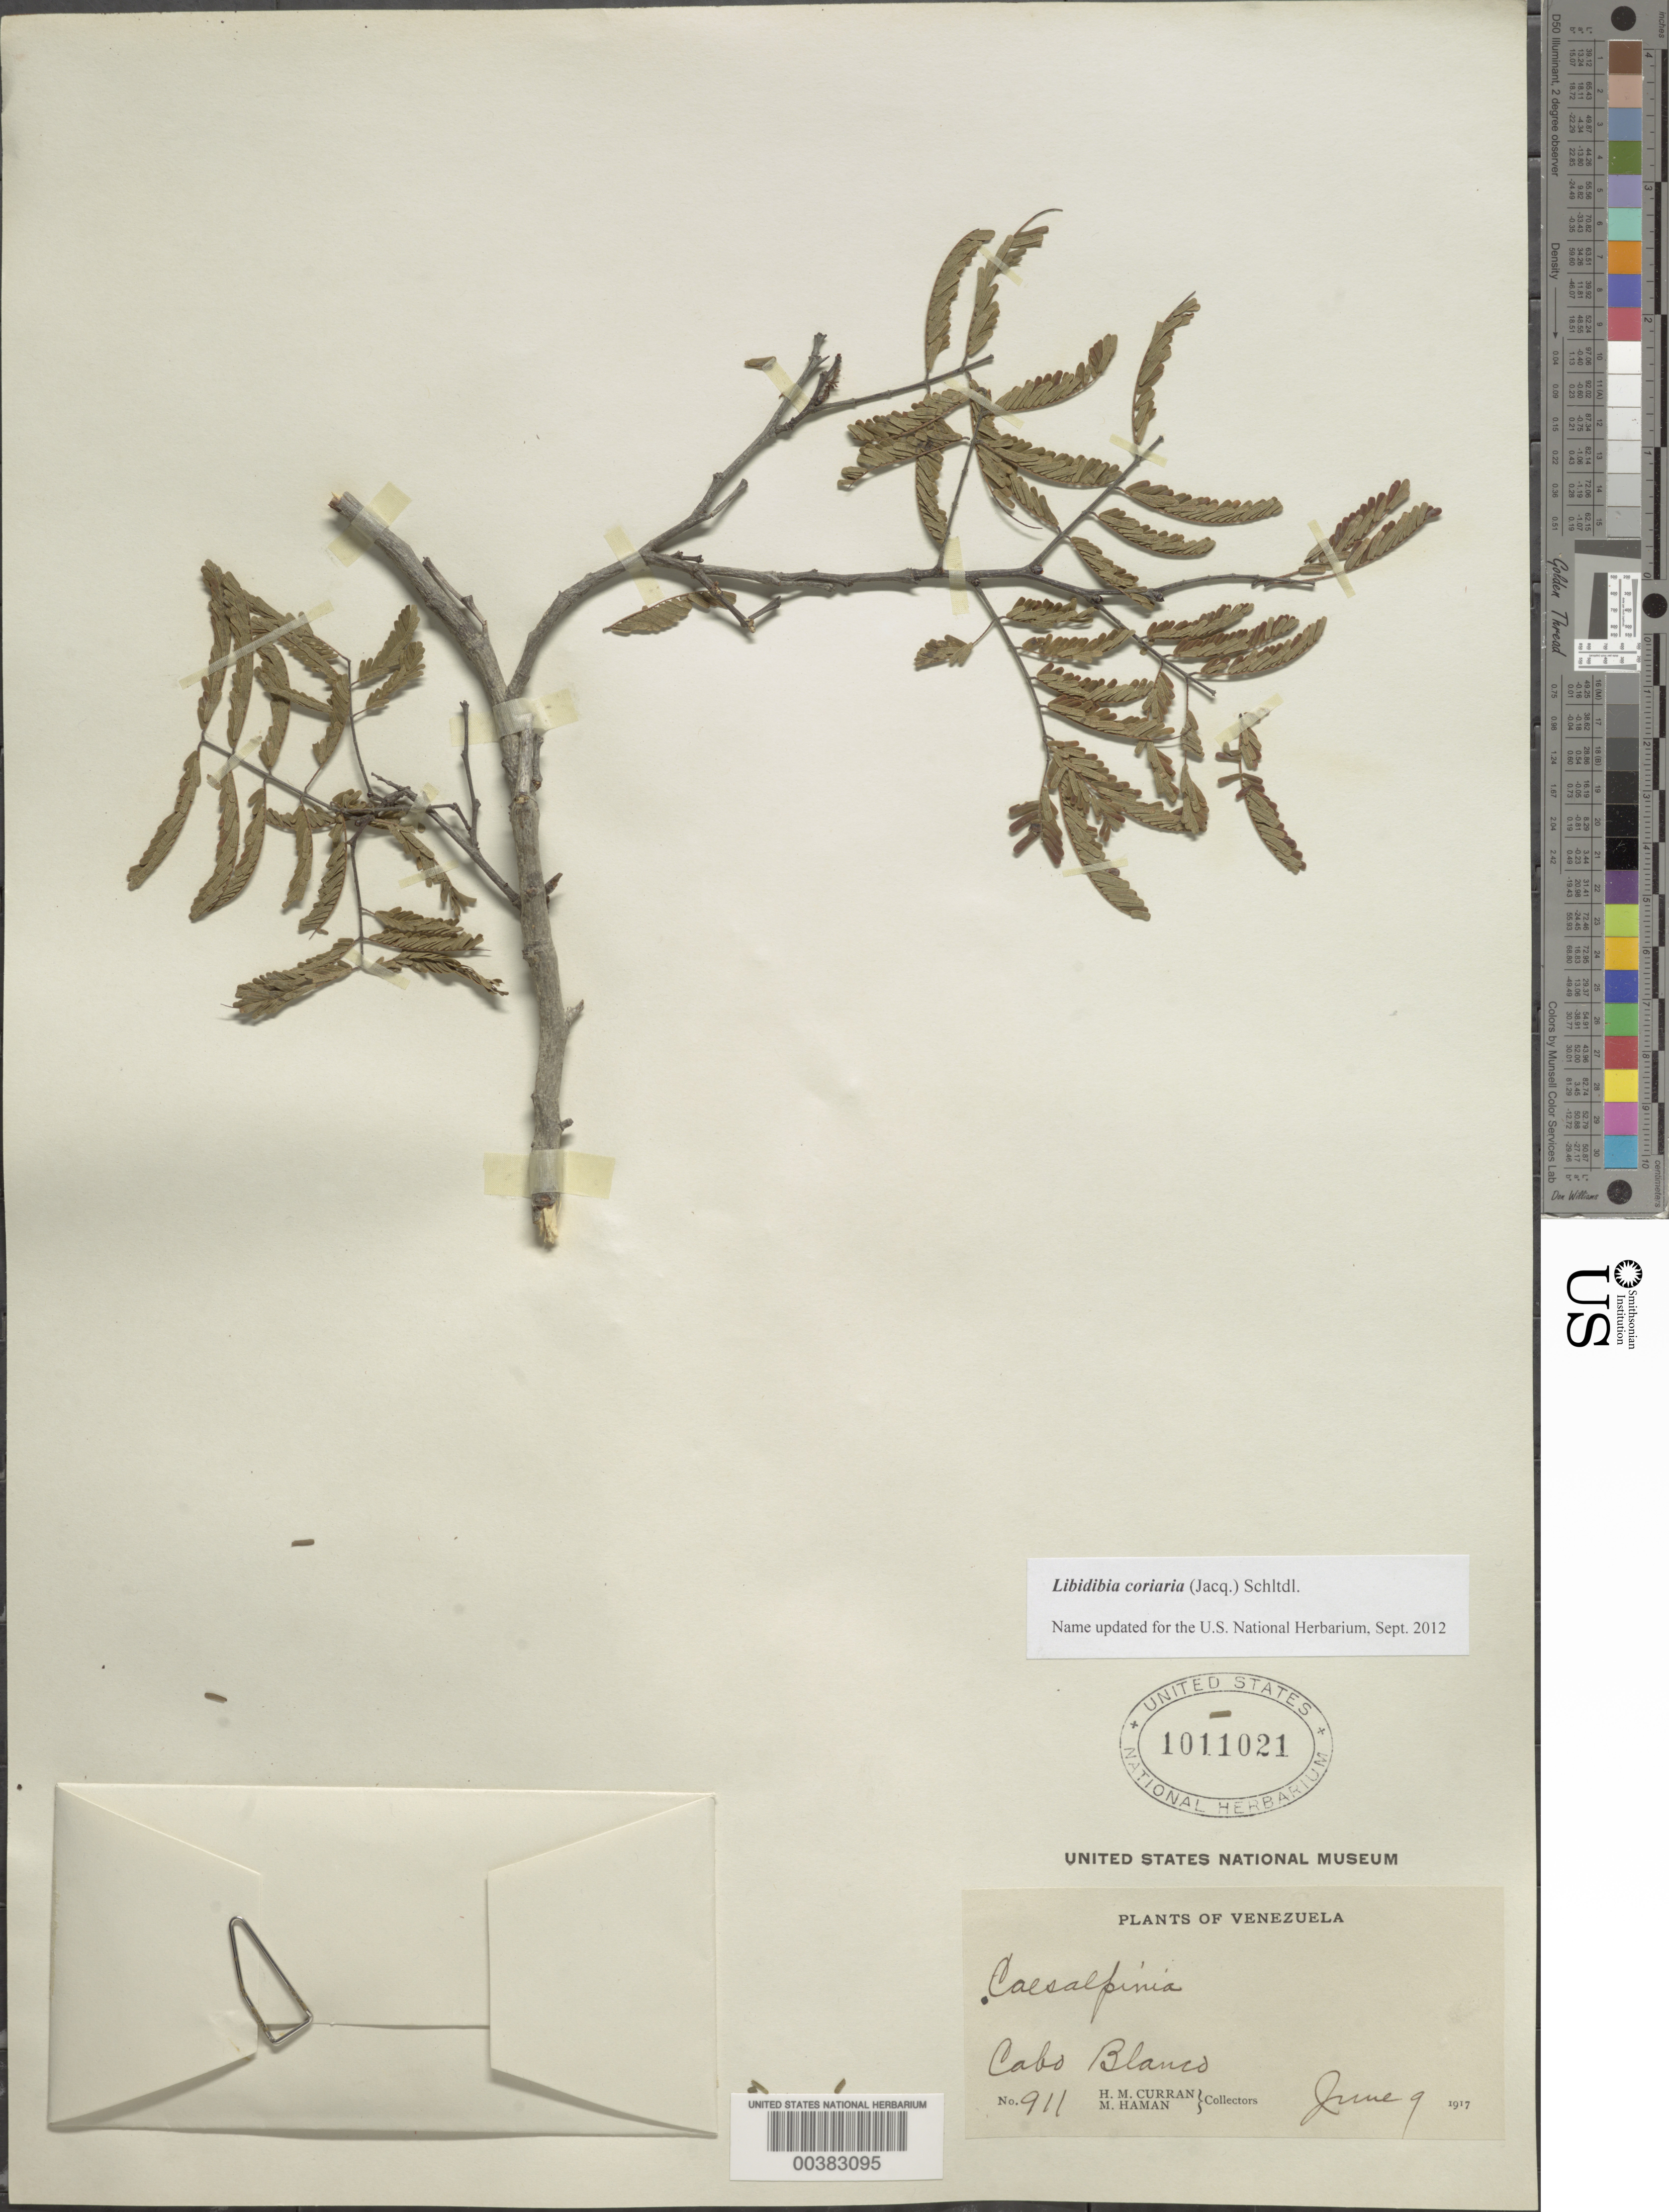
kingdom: Plantae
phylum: Tracheophyta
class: Magnoliopsida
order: Fabales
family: Fabaceae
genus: Libidibia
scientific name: Libidibia coriaria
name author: (Jacq.) Schltdl.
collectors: H. M. Curran & M. Haman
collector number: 911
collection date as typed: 11 Jun 1917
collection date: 1917-06-11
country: Venezuela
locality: Cabo blanco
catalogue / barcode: US 1011021